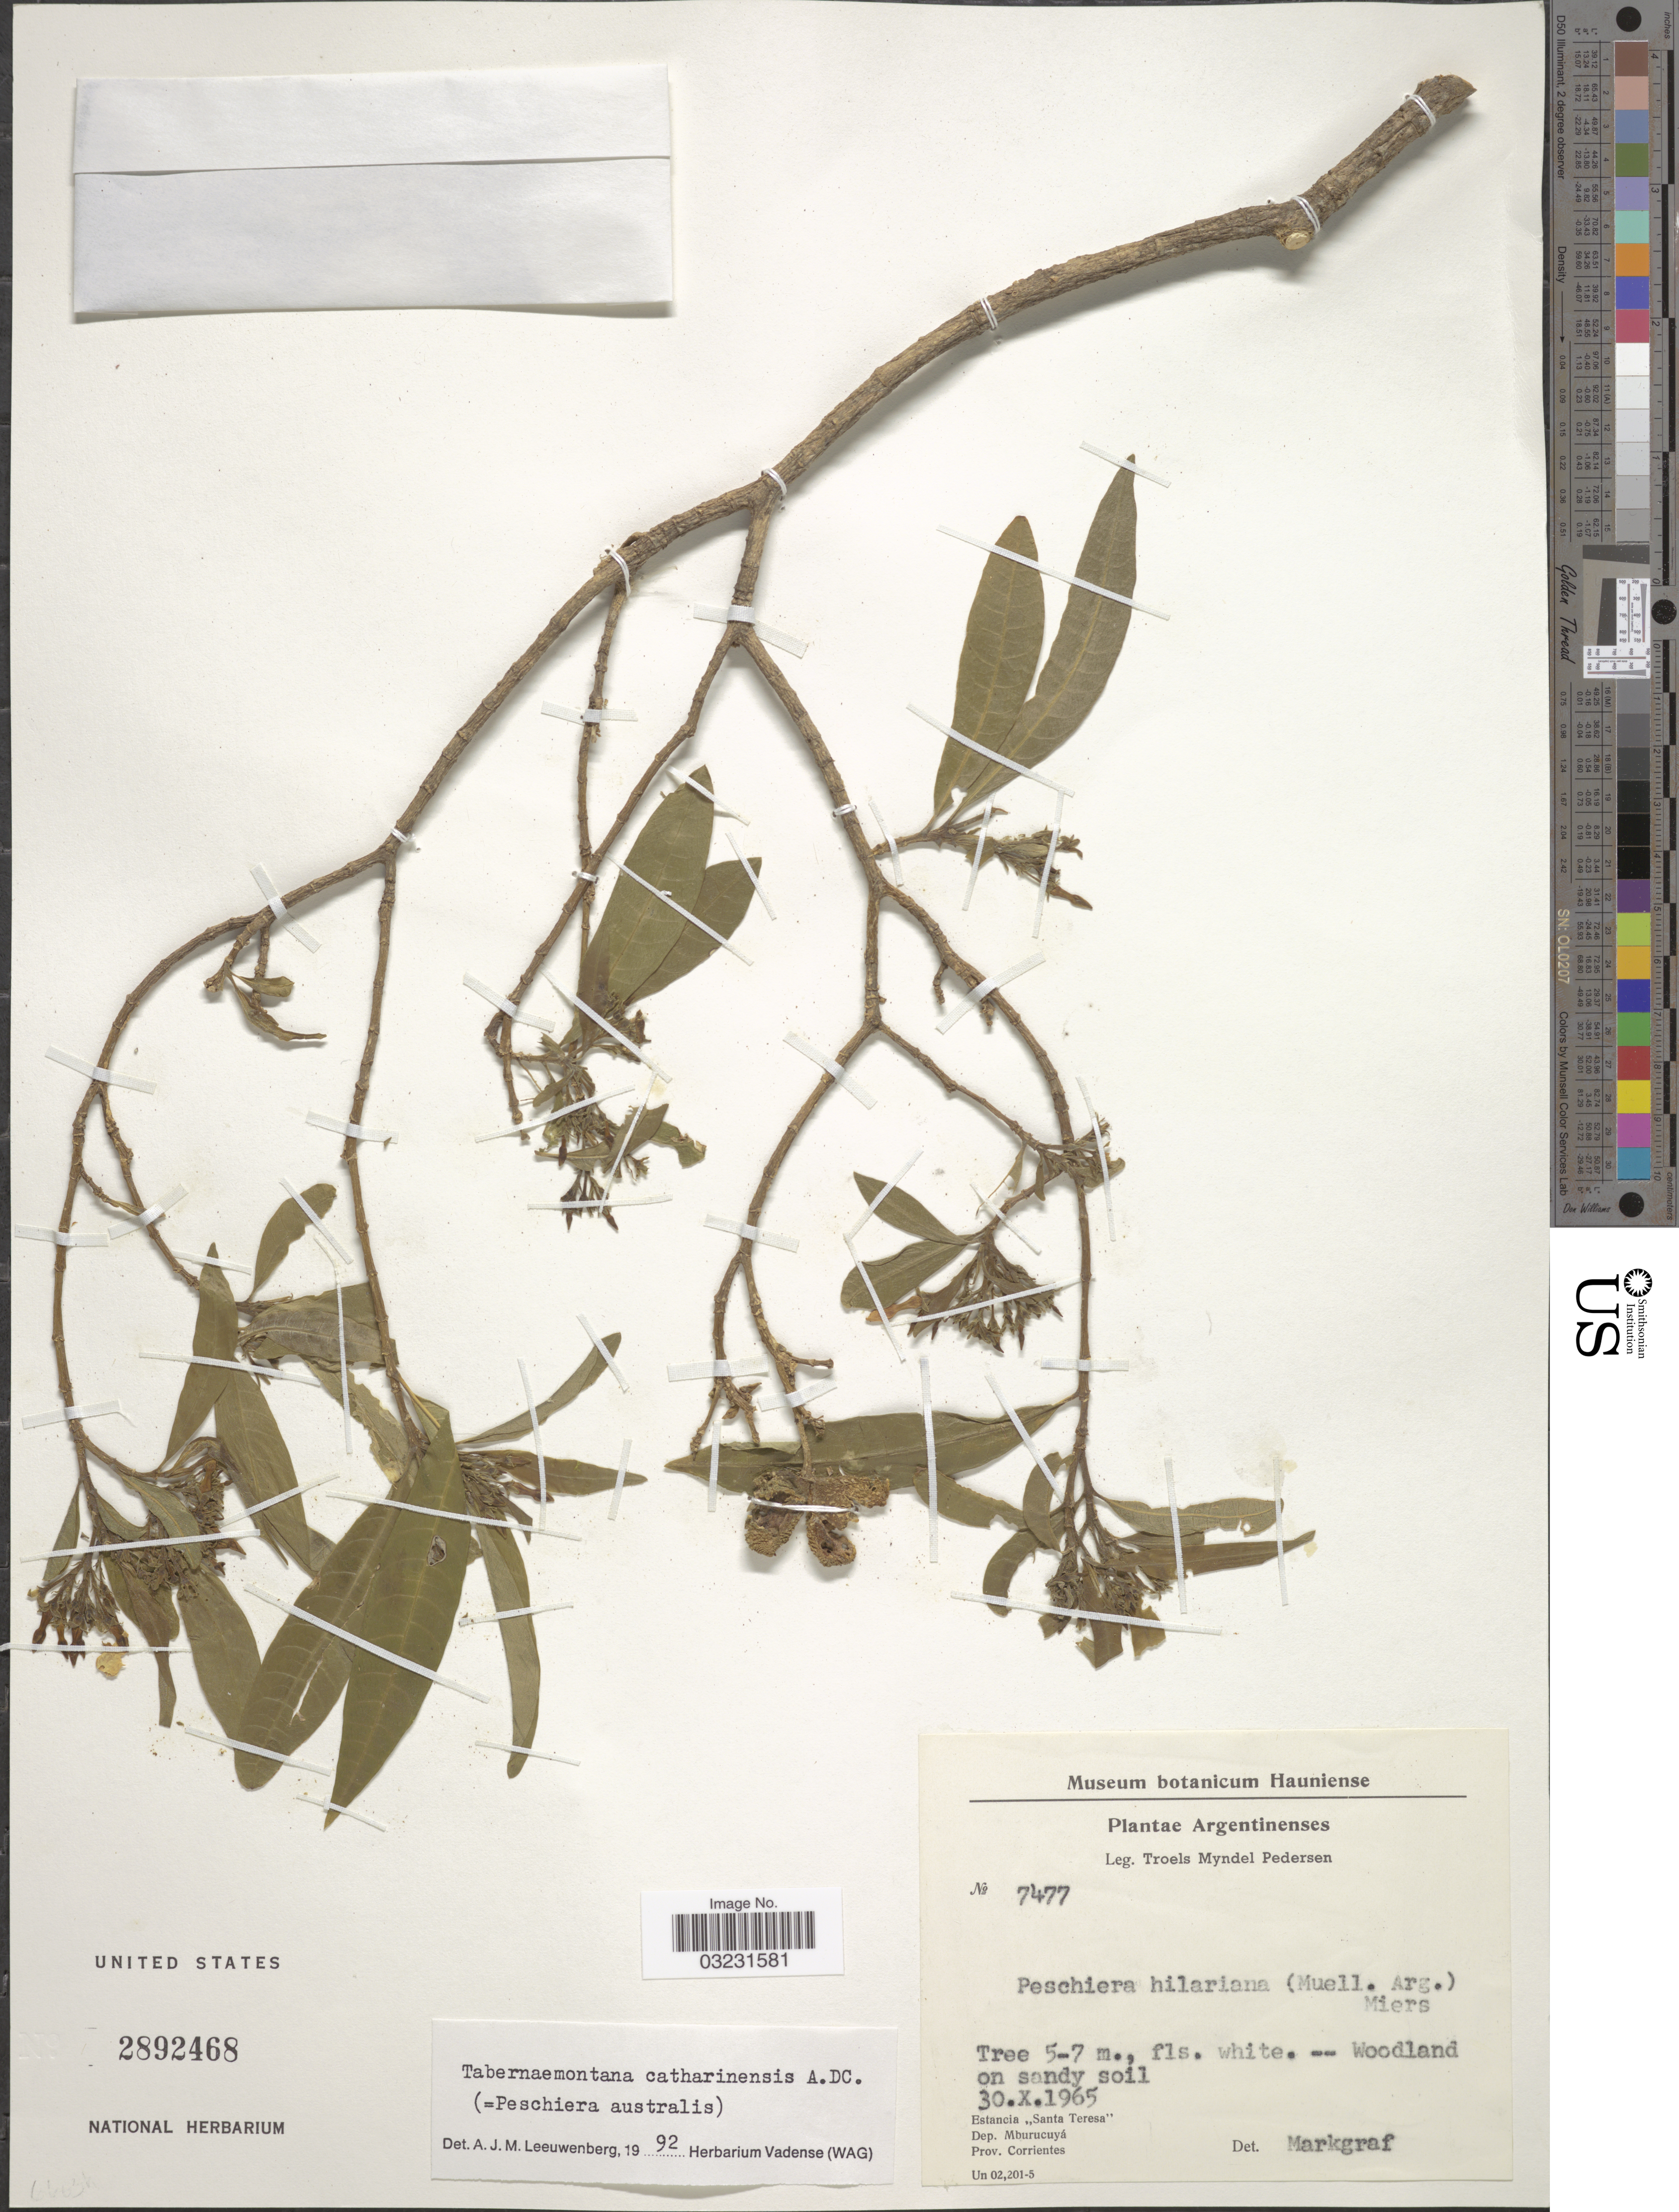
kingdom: Plantae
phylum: Tracheophyta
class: Magnoliopsida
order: Gentianales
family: Apocynaceae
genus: Tabernaemontana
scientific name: Tabernaemontana catharinensis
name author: A. DC.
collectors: T. Pederson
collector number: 7477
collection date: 1965-10-30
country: Argentina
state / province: Corrientes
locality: Estancia "Santa Teresa". Dep. Mburucuyá.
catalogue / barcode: US 2892468